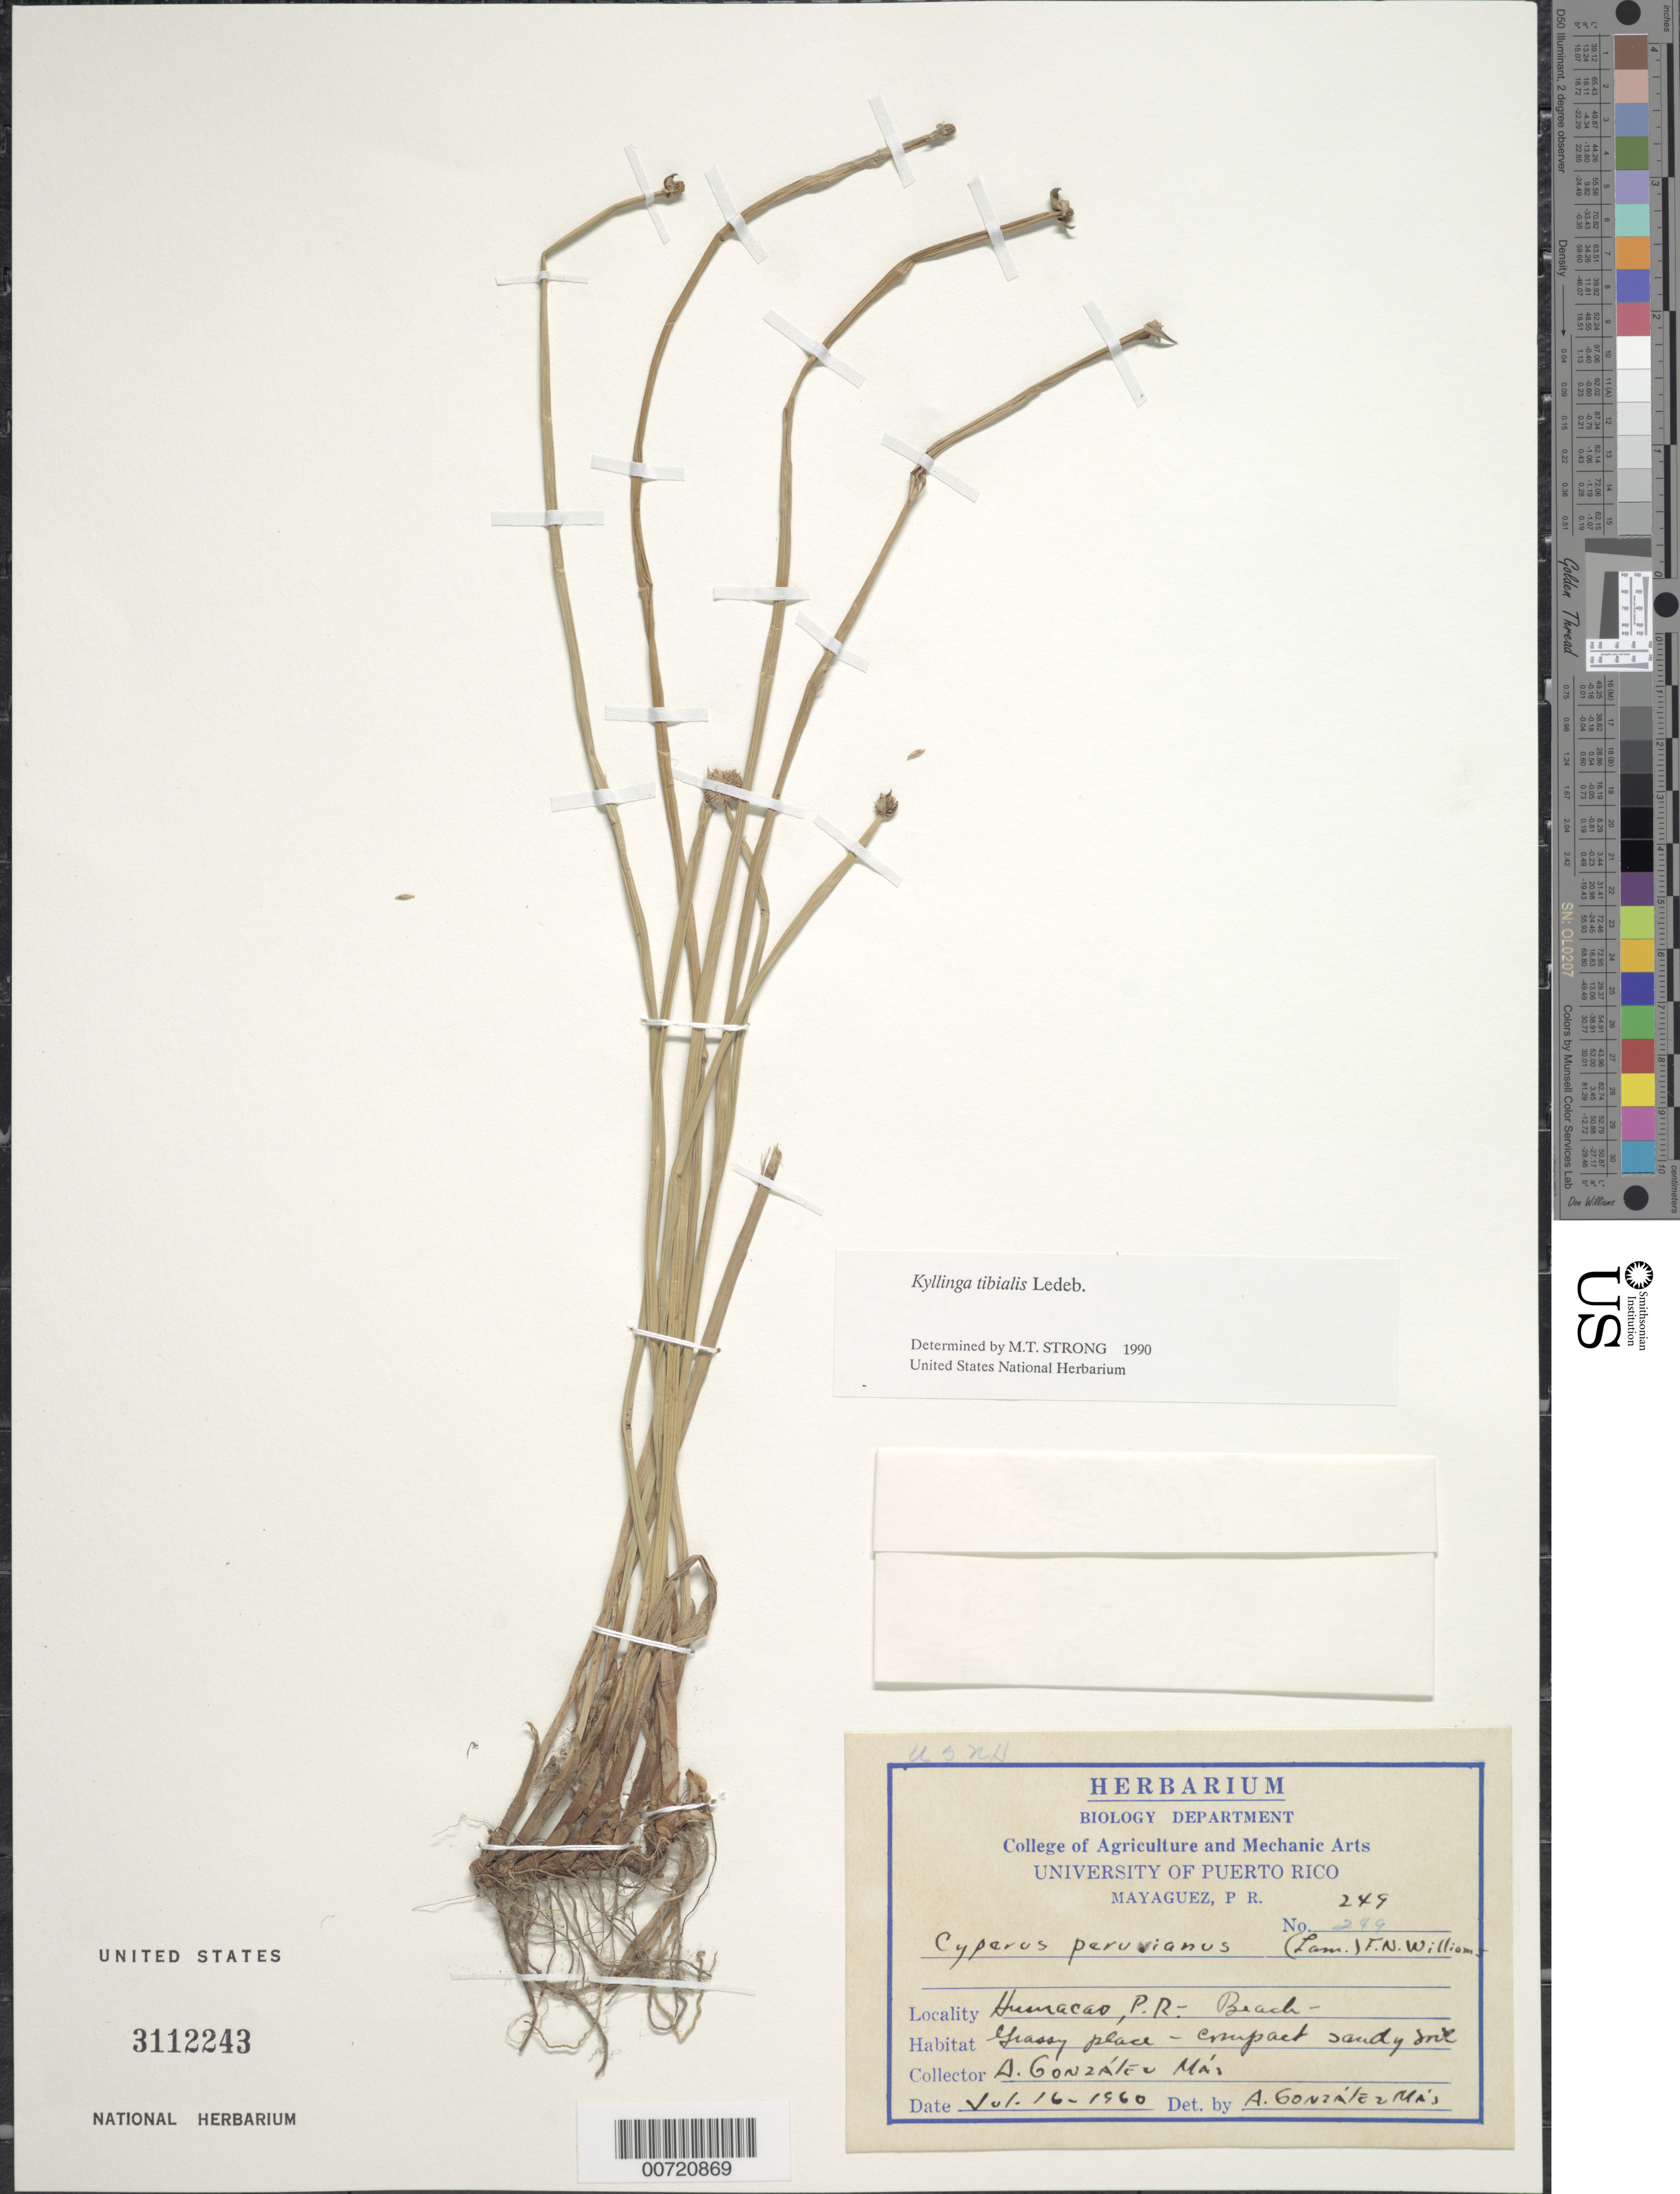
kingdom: Plantae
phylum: Tracheophyta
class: Liliopsida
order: Poales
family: Cyperaceae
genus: Cyperus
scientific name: Cyperus tibialis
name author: (Poit. ex Ledeb.) Govaerts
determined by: Strong, Mark T., (BOT), Smithsonian Institution - National Museum of Natural History (UNITED STATES)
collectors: A. González Más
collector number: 249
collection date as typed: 16 Jul 1960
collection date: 1960-07-16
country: Puerto Rico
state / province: Humacao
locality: Humacao.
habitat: Beach, grassy place.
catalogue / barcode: US 3112243